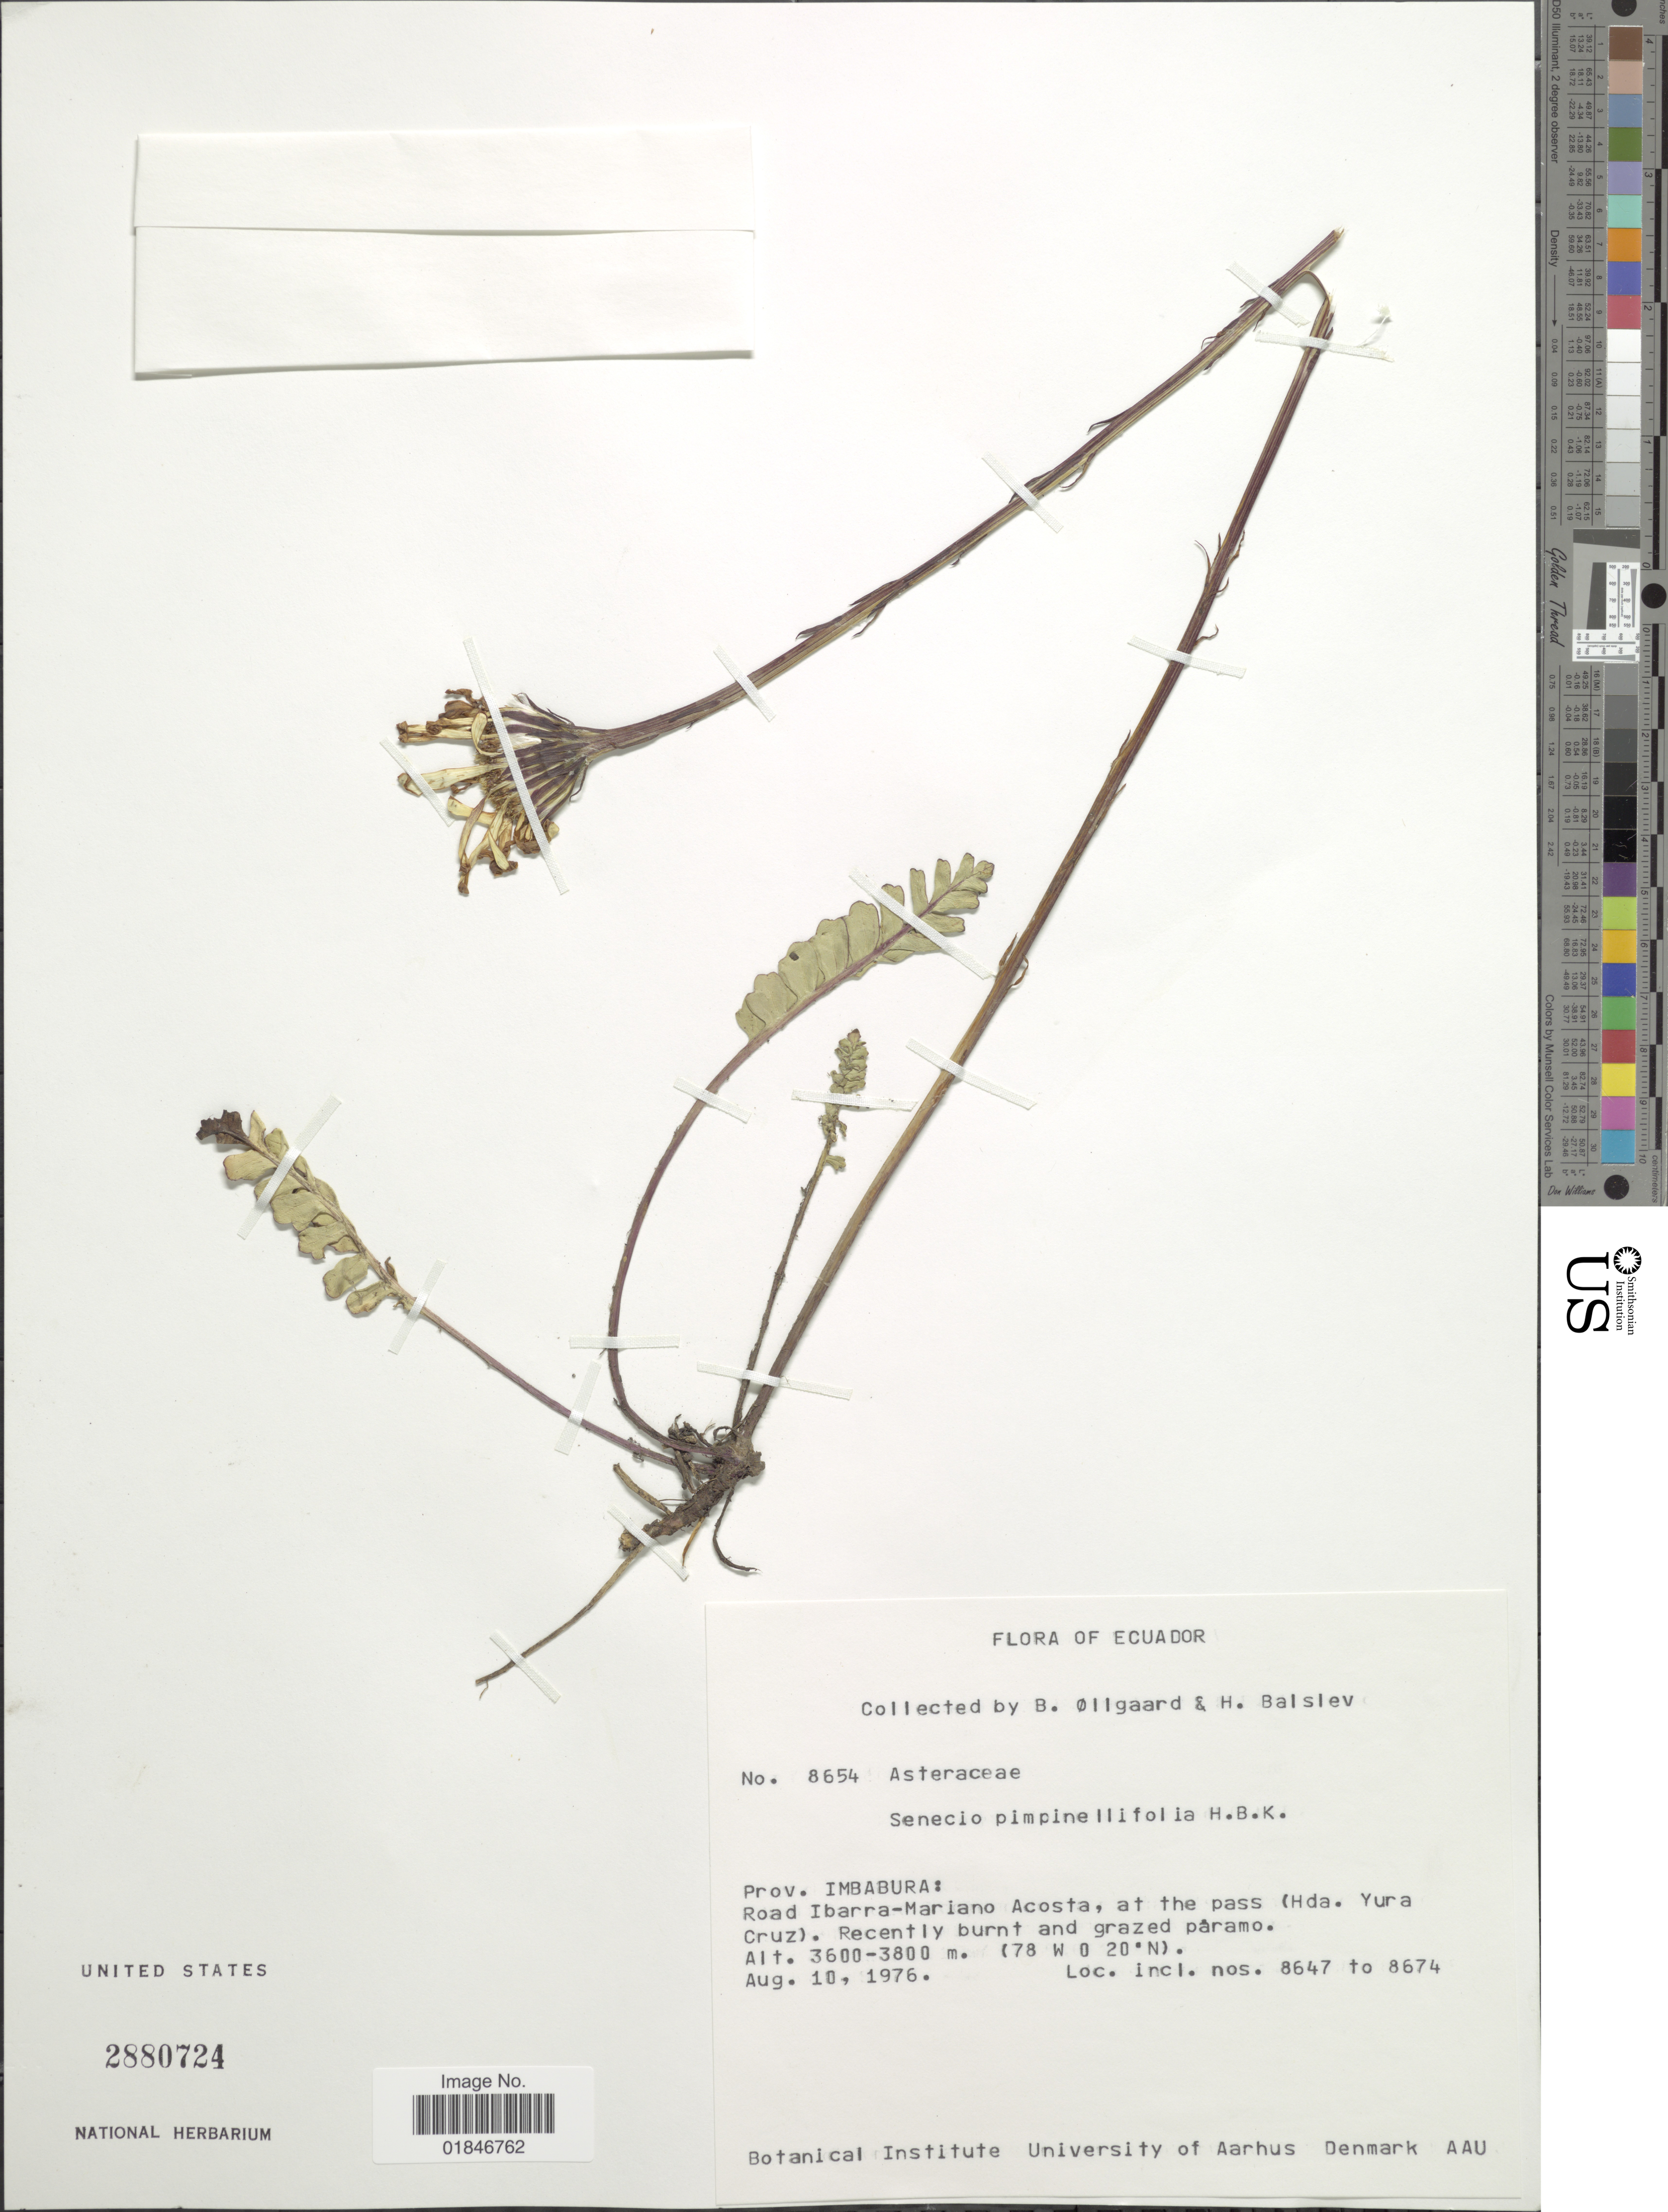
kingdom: Plantae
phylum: Tracheophyta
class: Magnoliopsida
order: Asterales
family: Asteraceae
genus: Dorobaea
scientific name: Dorobaea pimpinellifolia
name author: (Kunth) B. Nord.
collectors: B. Øllgaard & H. Balslev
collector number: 8654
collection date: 1976-08-10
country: Ecuador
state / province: Imbabura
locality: Prov. Imbabura: Road Ibarra-Mariano Acosta, at the Pass (Hda. Yura Cruz)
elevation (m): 3600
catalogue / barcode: US 2880724